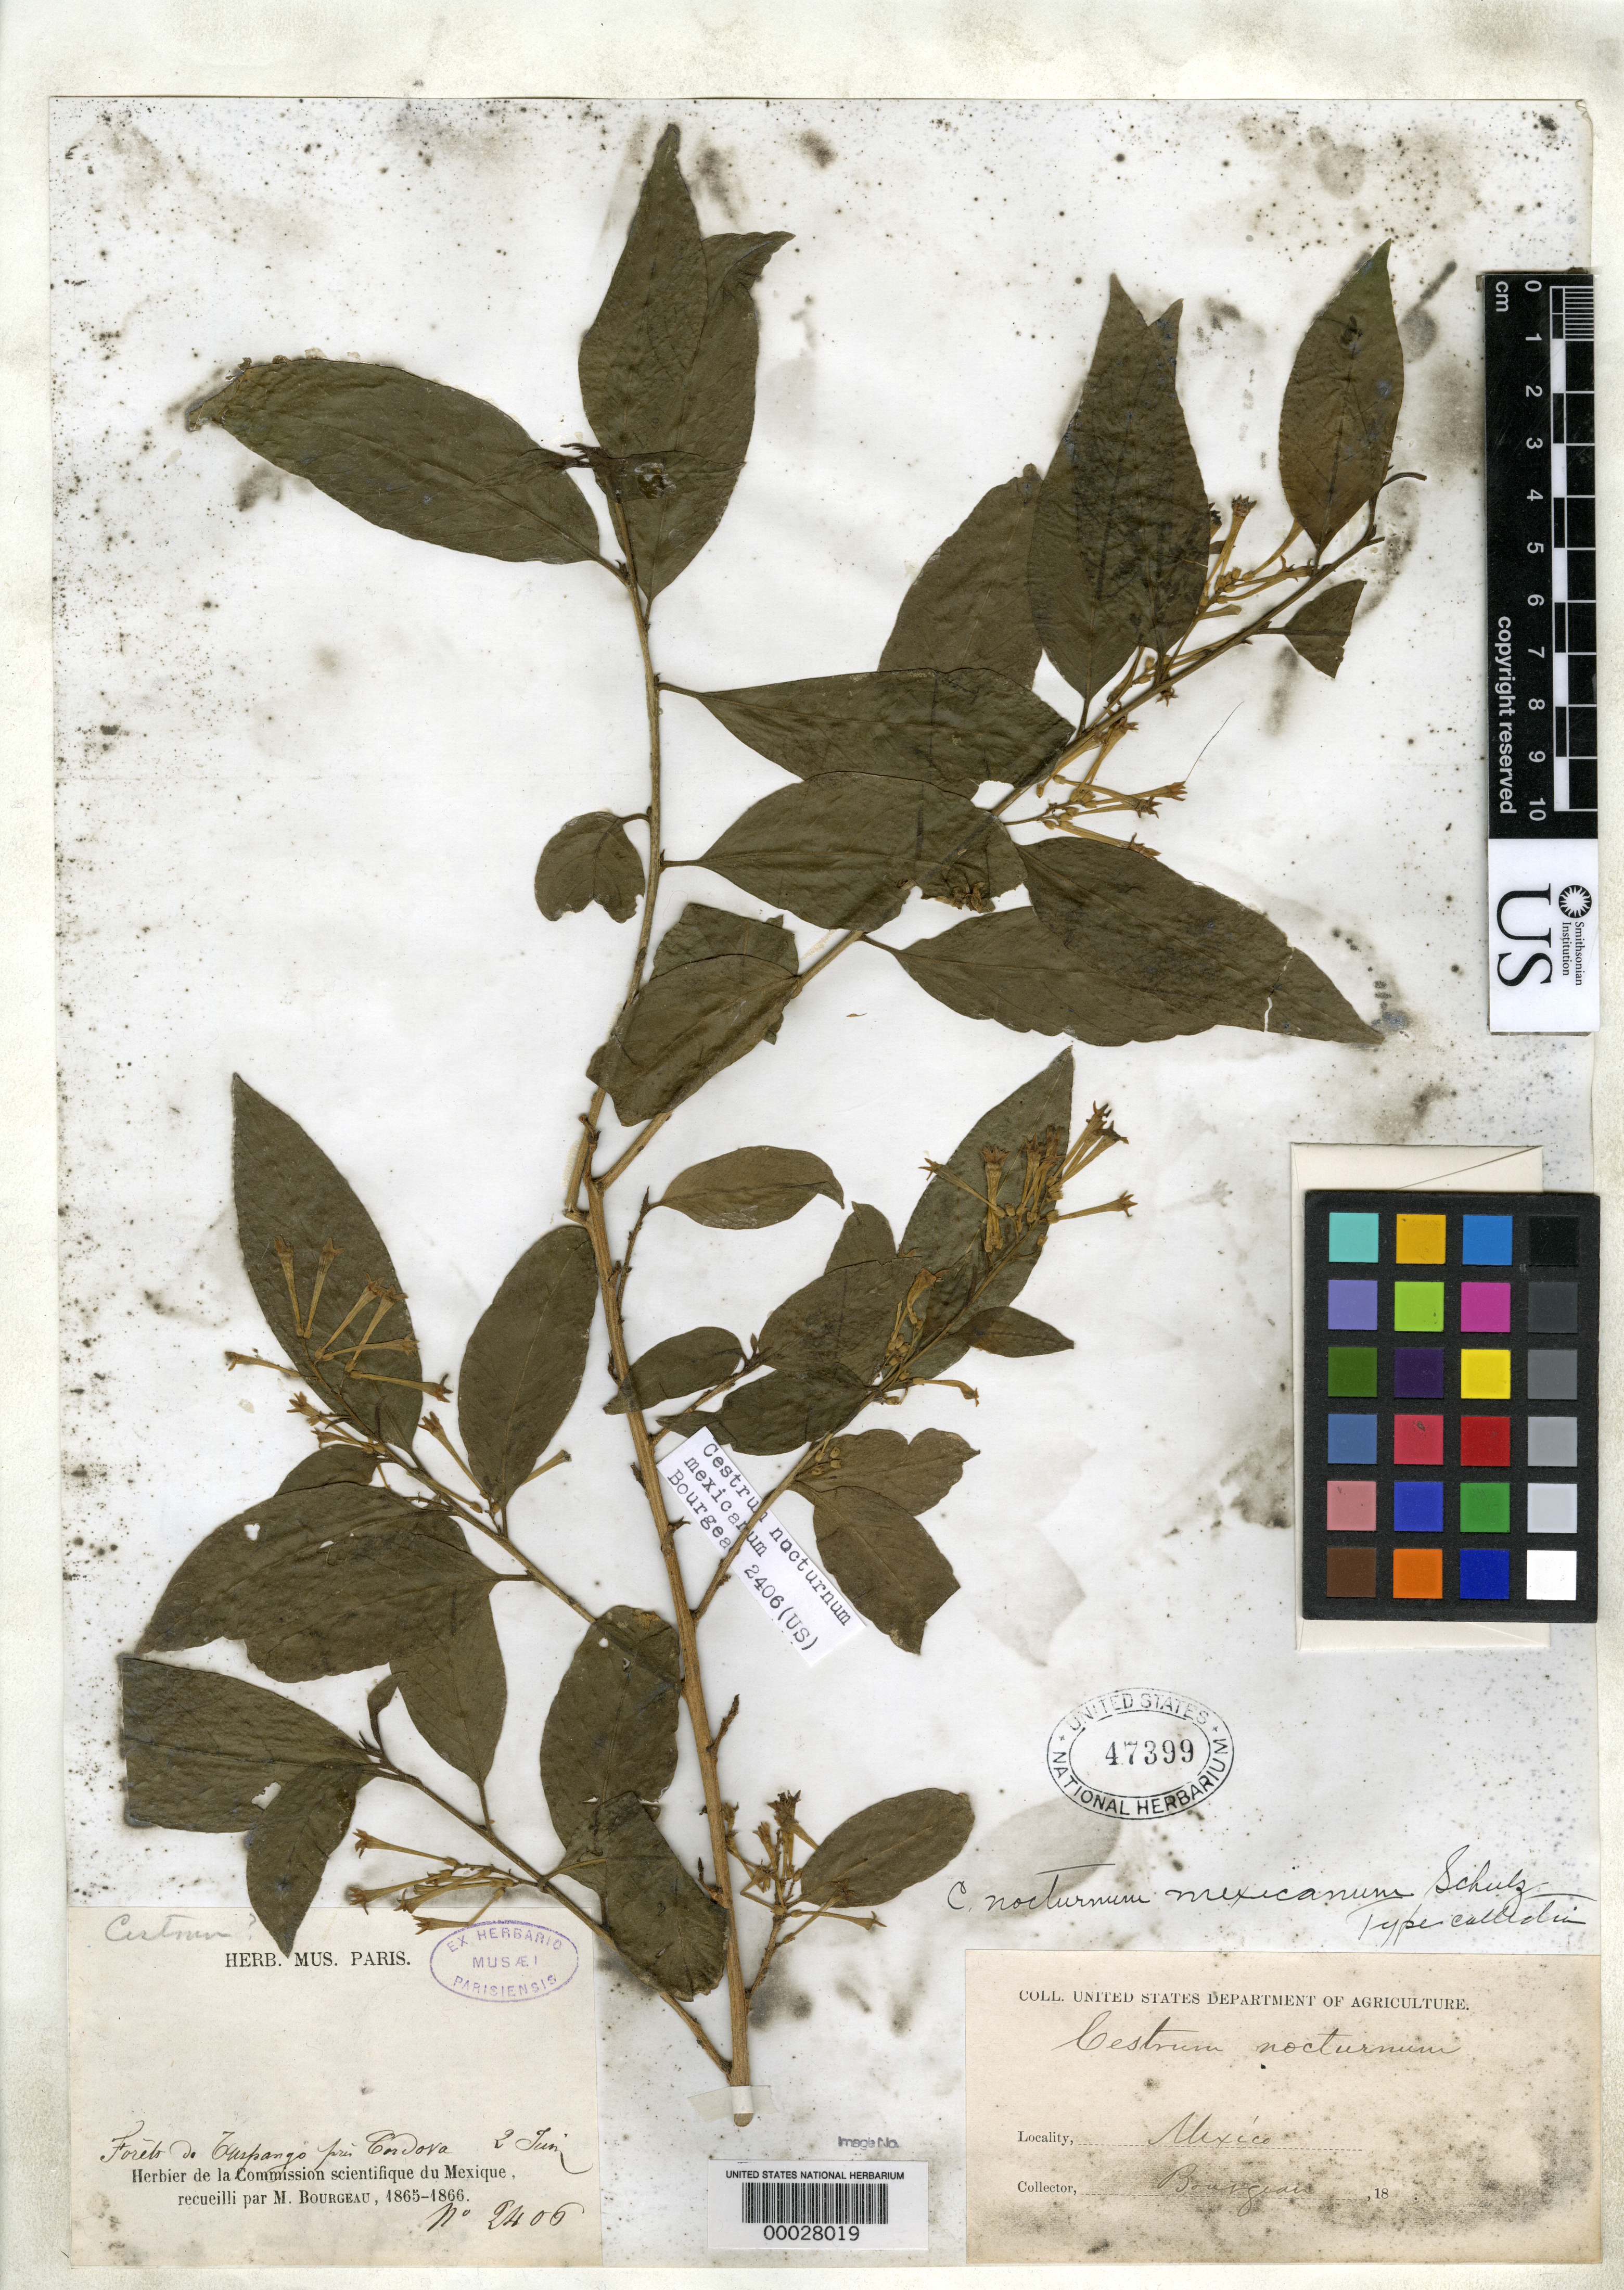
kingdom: Plantae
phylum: Tracheophyta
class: Magnoliopsida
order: Solanales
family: Solanaceae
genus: Cestrum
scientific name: Cestrum nocturnum var. mexicanum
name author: O.E. Schulz in Urb.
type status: Type Collection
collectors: E. Bourgeau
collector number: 2406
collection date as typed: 02 Jun 1865 to 02 Jun 1866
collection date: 1865-06-02/1866-06-02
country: Mexico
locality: Tuspango forests near Cordova.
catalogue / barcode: US 47399